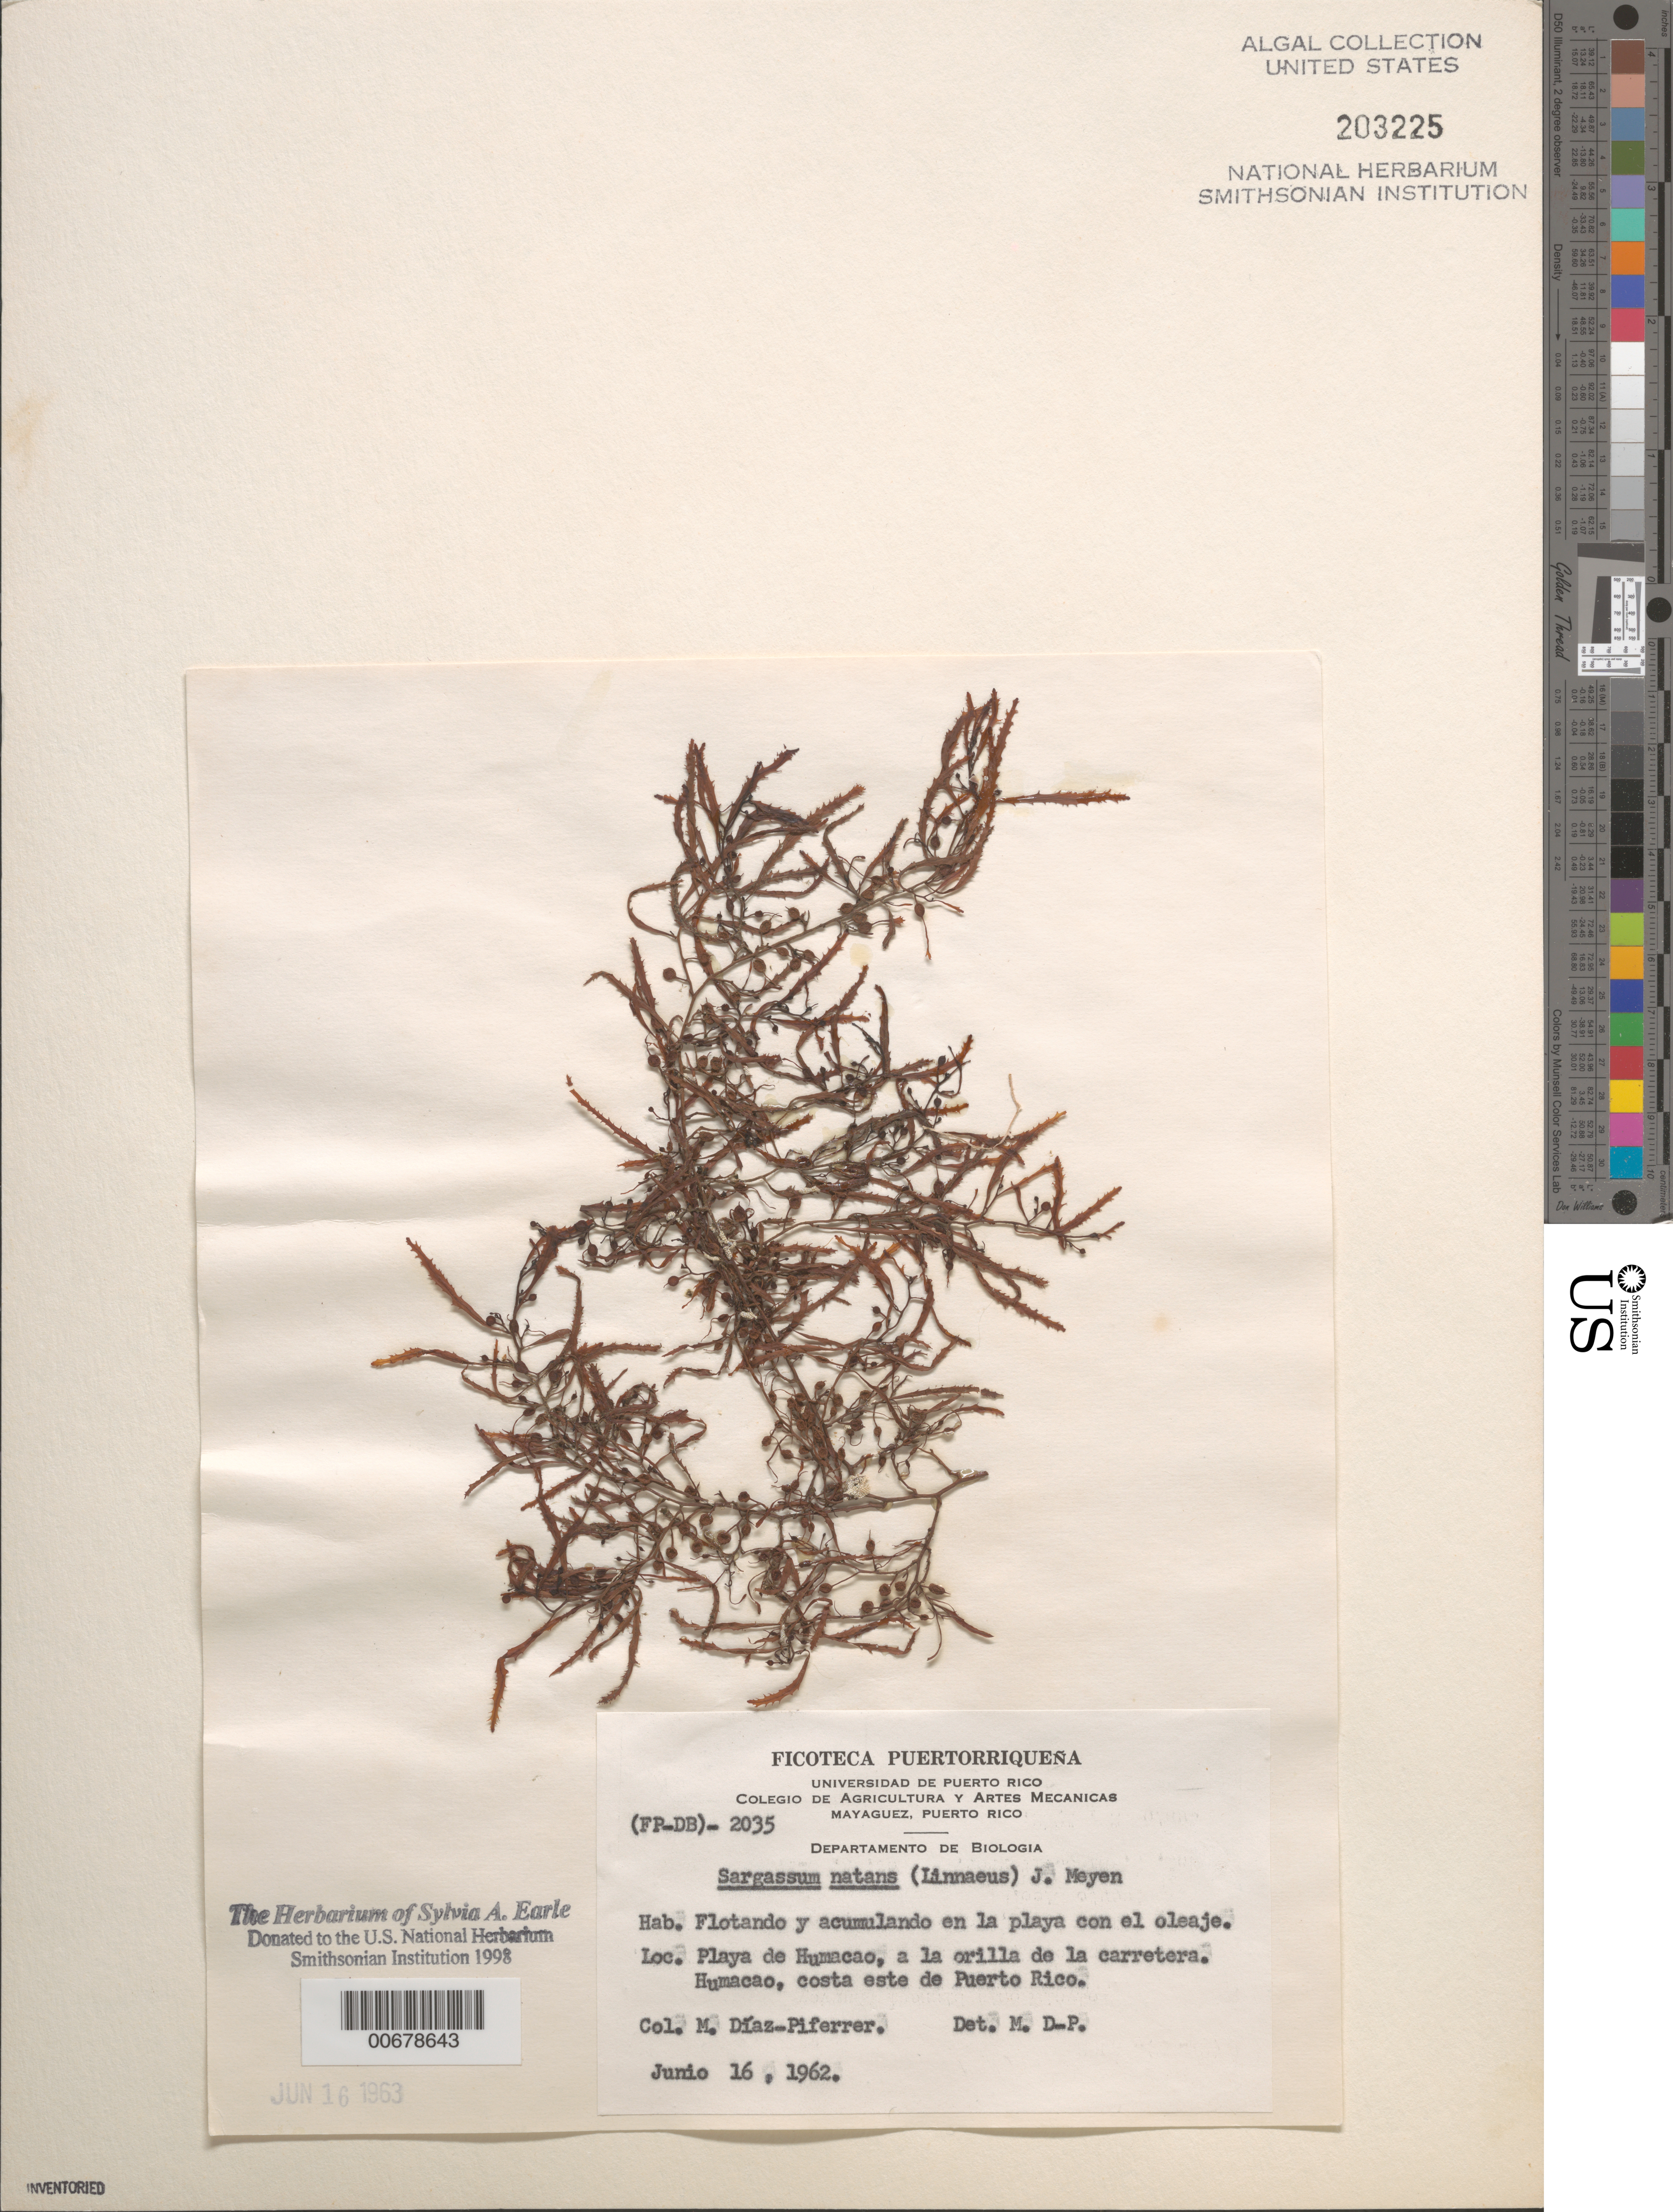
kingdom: Chromista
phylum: Ochrophyta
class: Phaeophyceae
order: Fucales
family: Sargassaceae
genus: Sargassum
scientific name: Sargassum natans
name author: (L.) Gaillon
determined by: Diaz-Piferrer, M.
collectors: M. Diaz-Piferrer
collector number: (FP-DB) 2035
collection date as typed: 16 Jun 1962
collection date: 1962-06-16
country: Puerto Rico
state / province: Humacao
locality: Playa de Humacao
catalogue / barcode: US 203225